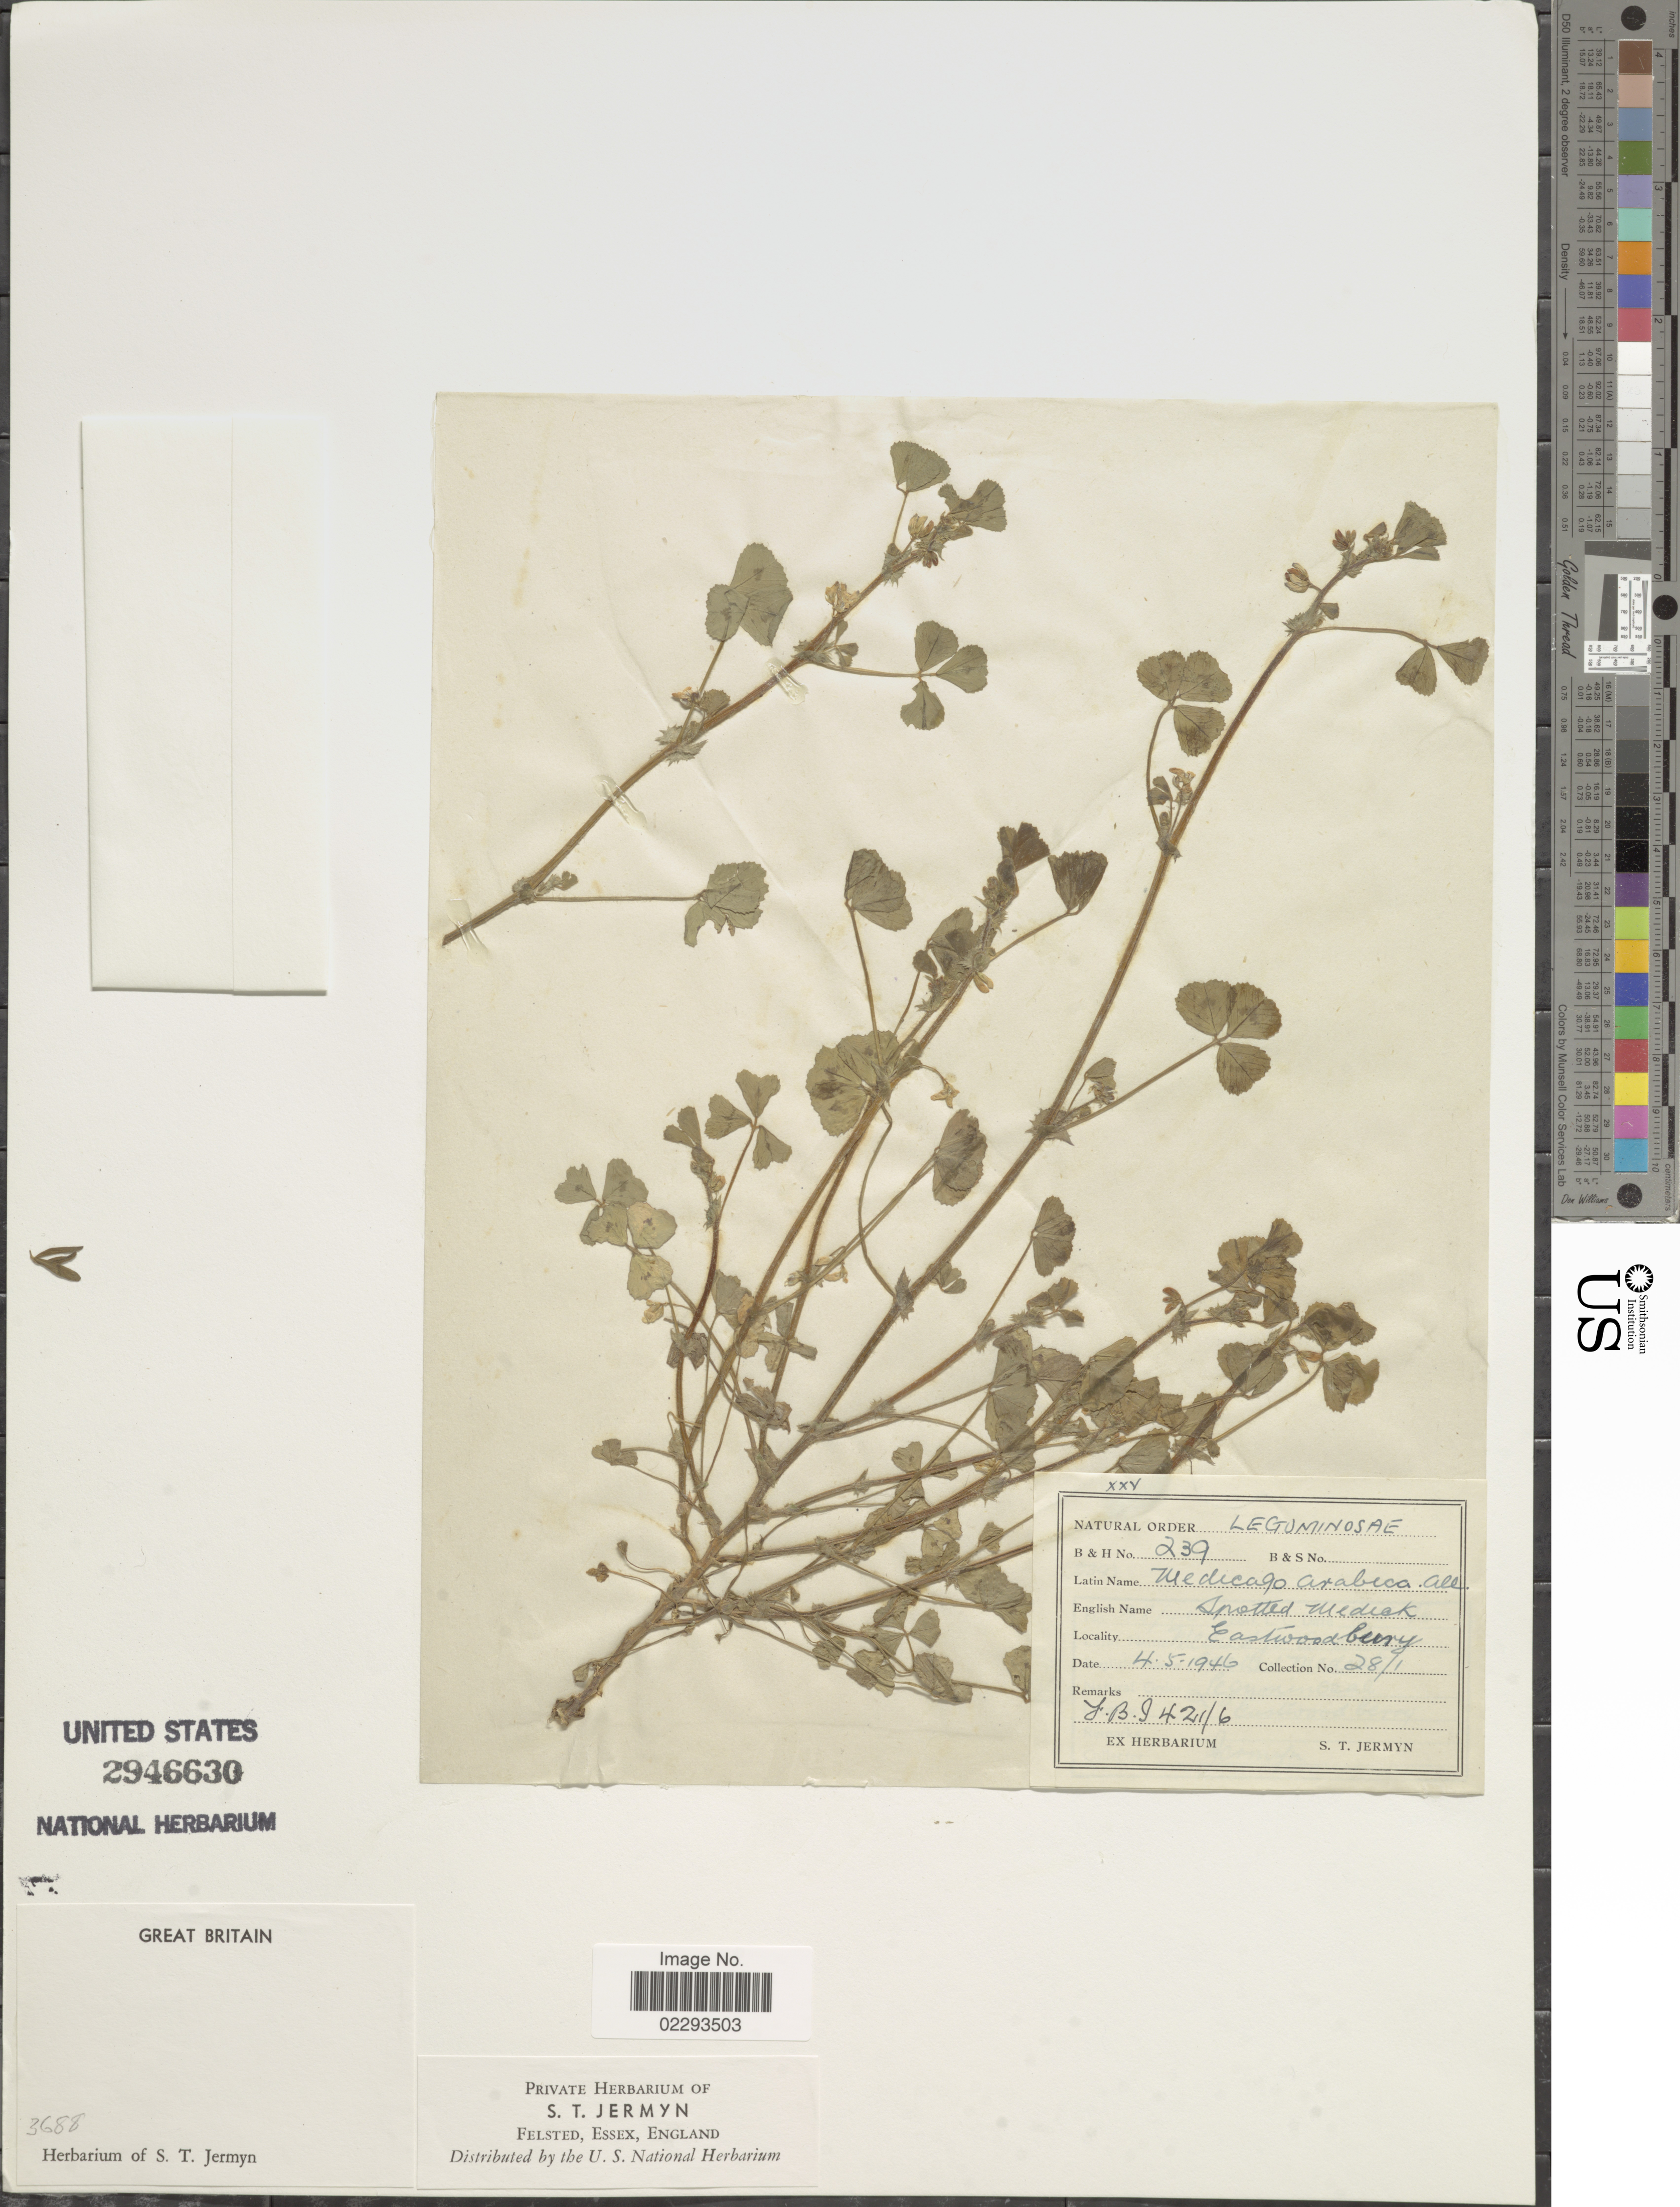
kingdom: Plantae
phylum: Tracheophyta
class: Magnoliopsida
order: Fabales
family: Fabaceae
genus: Medicago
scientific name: Medicago arabica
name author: (L.) Huds.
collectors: S. Jermyn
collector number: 239/28/1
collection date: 1946-05-04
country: United Kingdom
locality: Great Britain, Eastwoodbury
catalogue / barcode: US 2946630